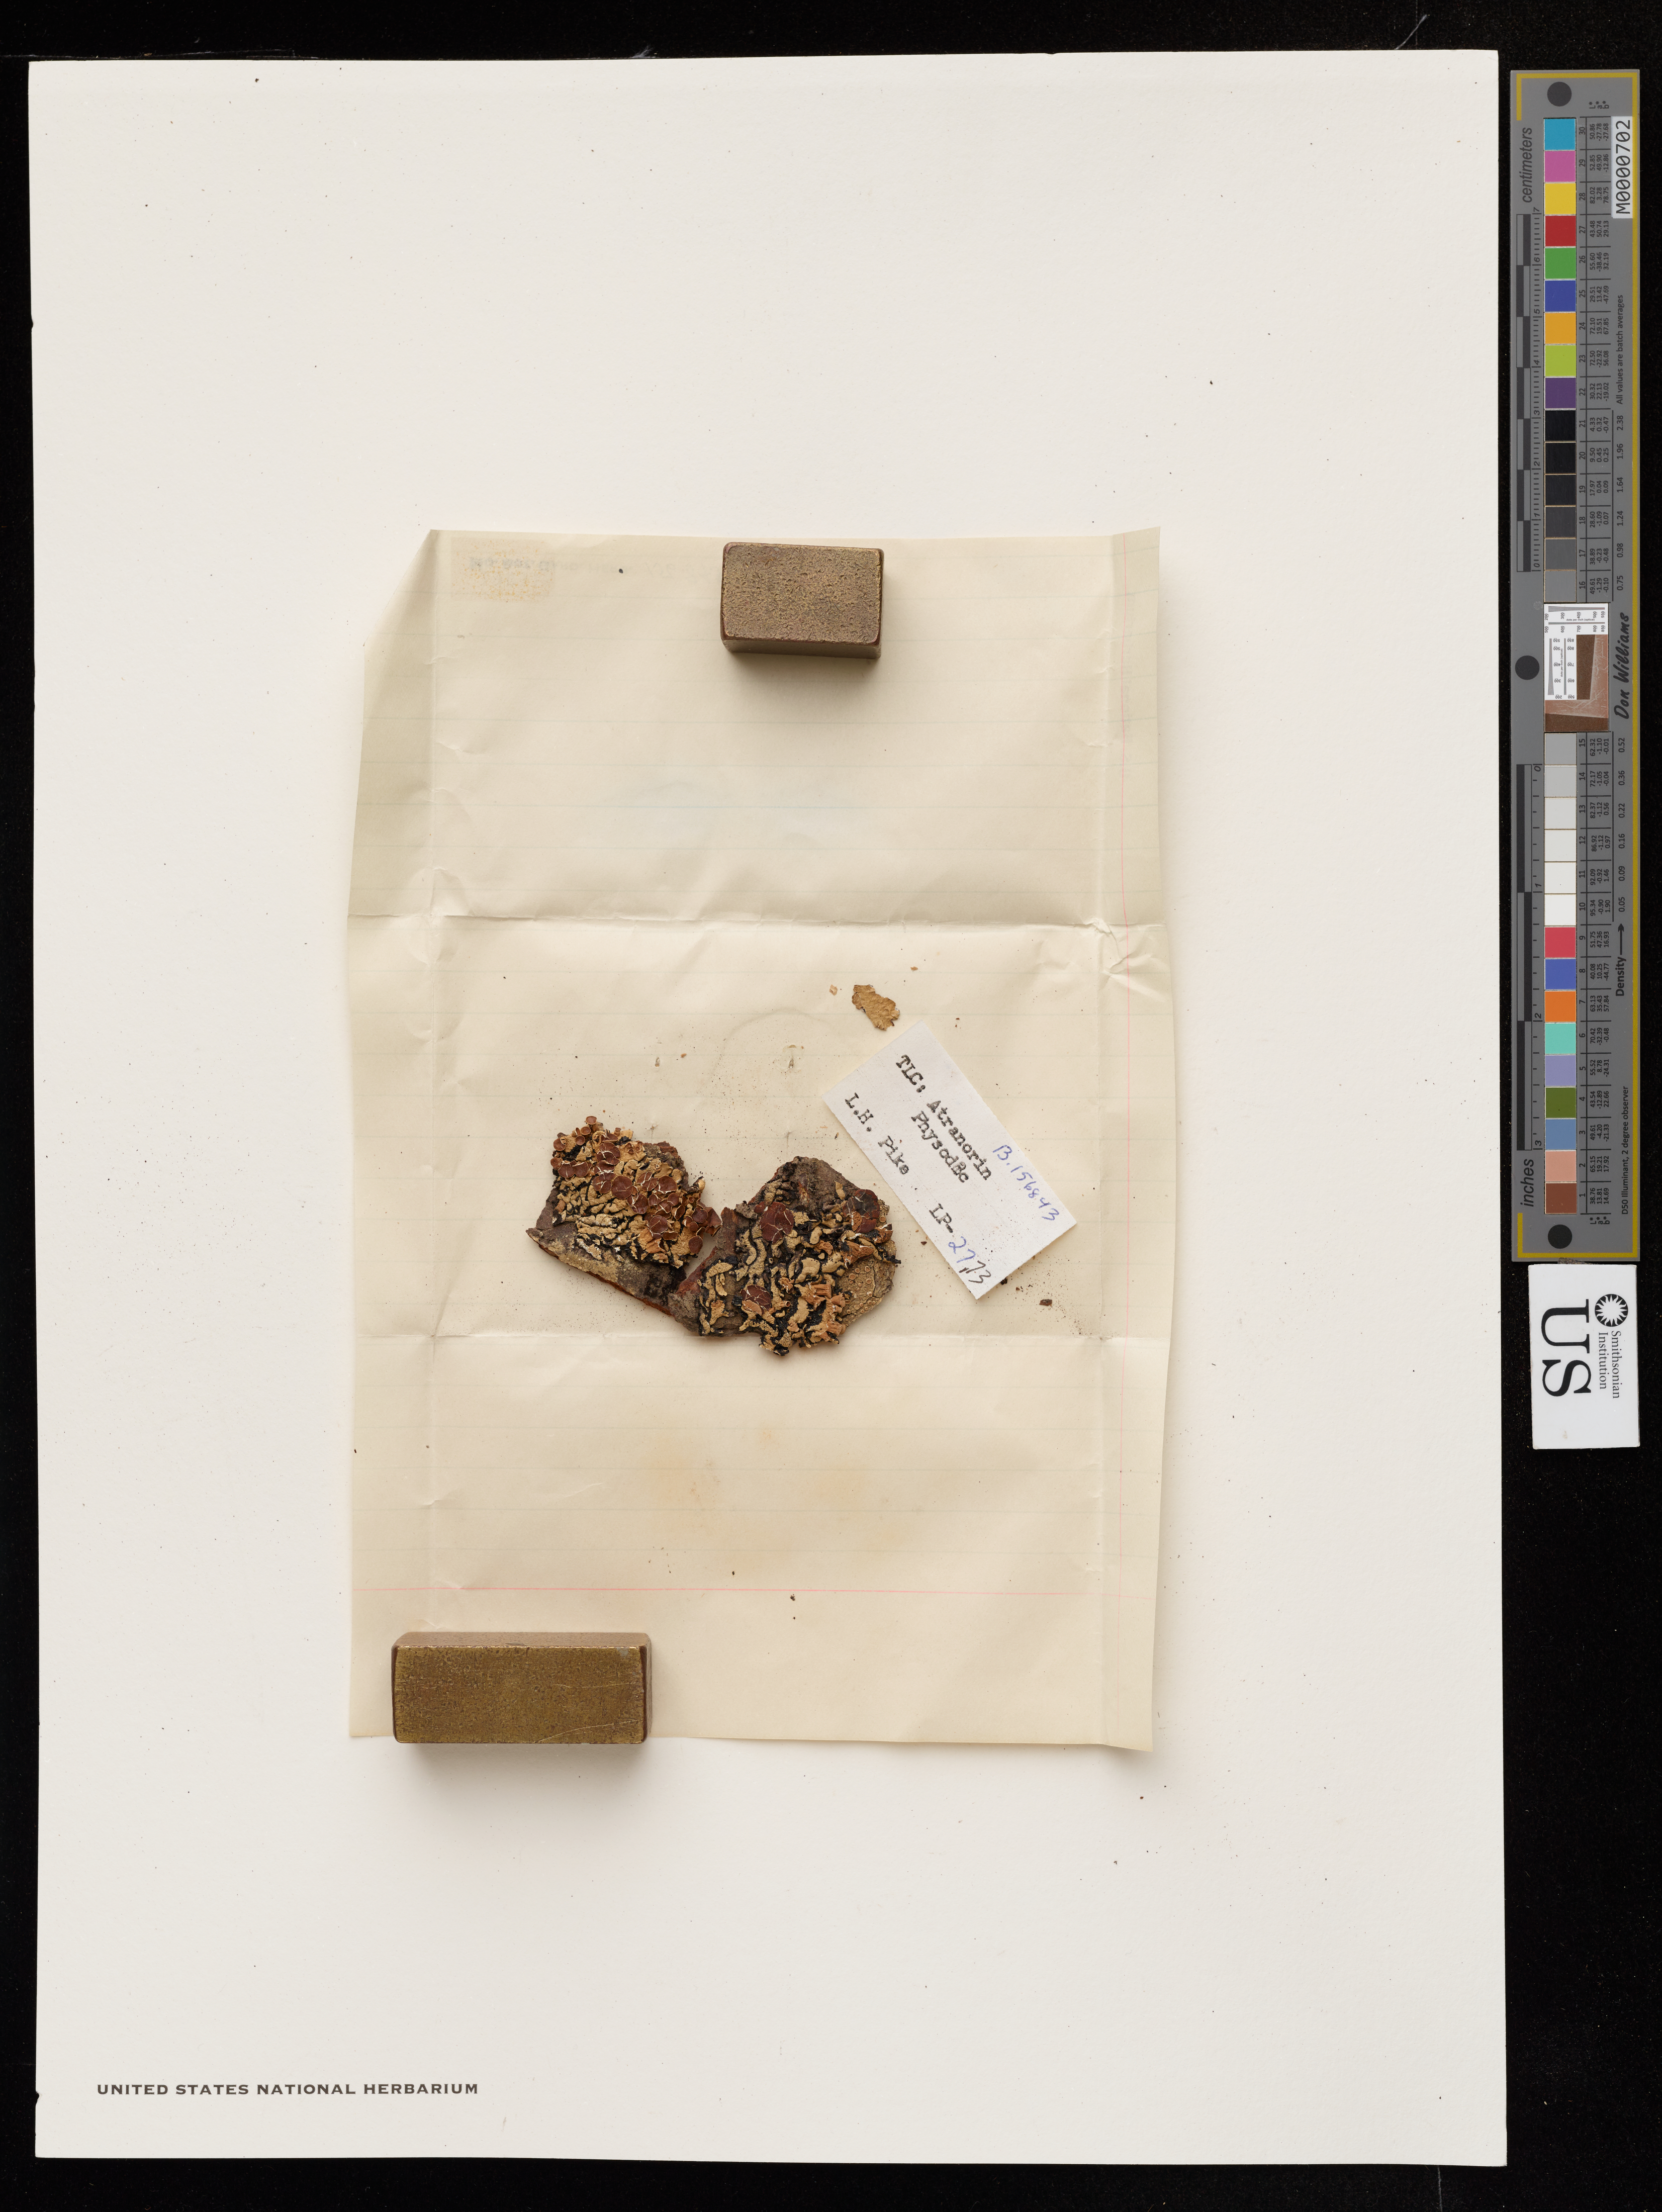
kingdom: Fungi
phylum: Ascomycota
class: Lecanoromycetes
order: Lecanorales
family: Parmeliaceae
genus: Hypogymnia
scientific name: Hypogymnia occidentalis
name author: L.H. Pike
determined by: McCune, B.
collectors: T. Bonser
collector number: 156843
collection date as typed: May 1908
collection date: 1908-05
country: United States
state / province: Washington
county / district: Spokane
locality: Liberty creek canyon